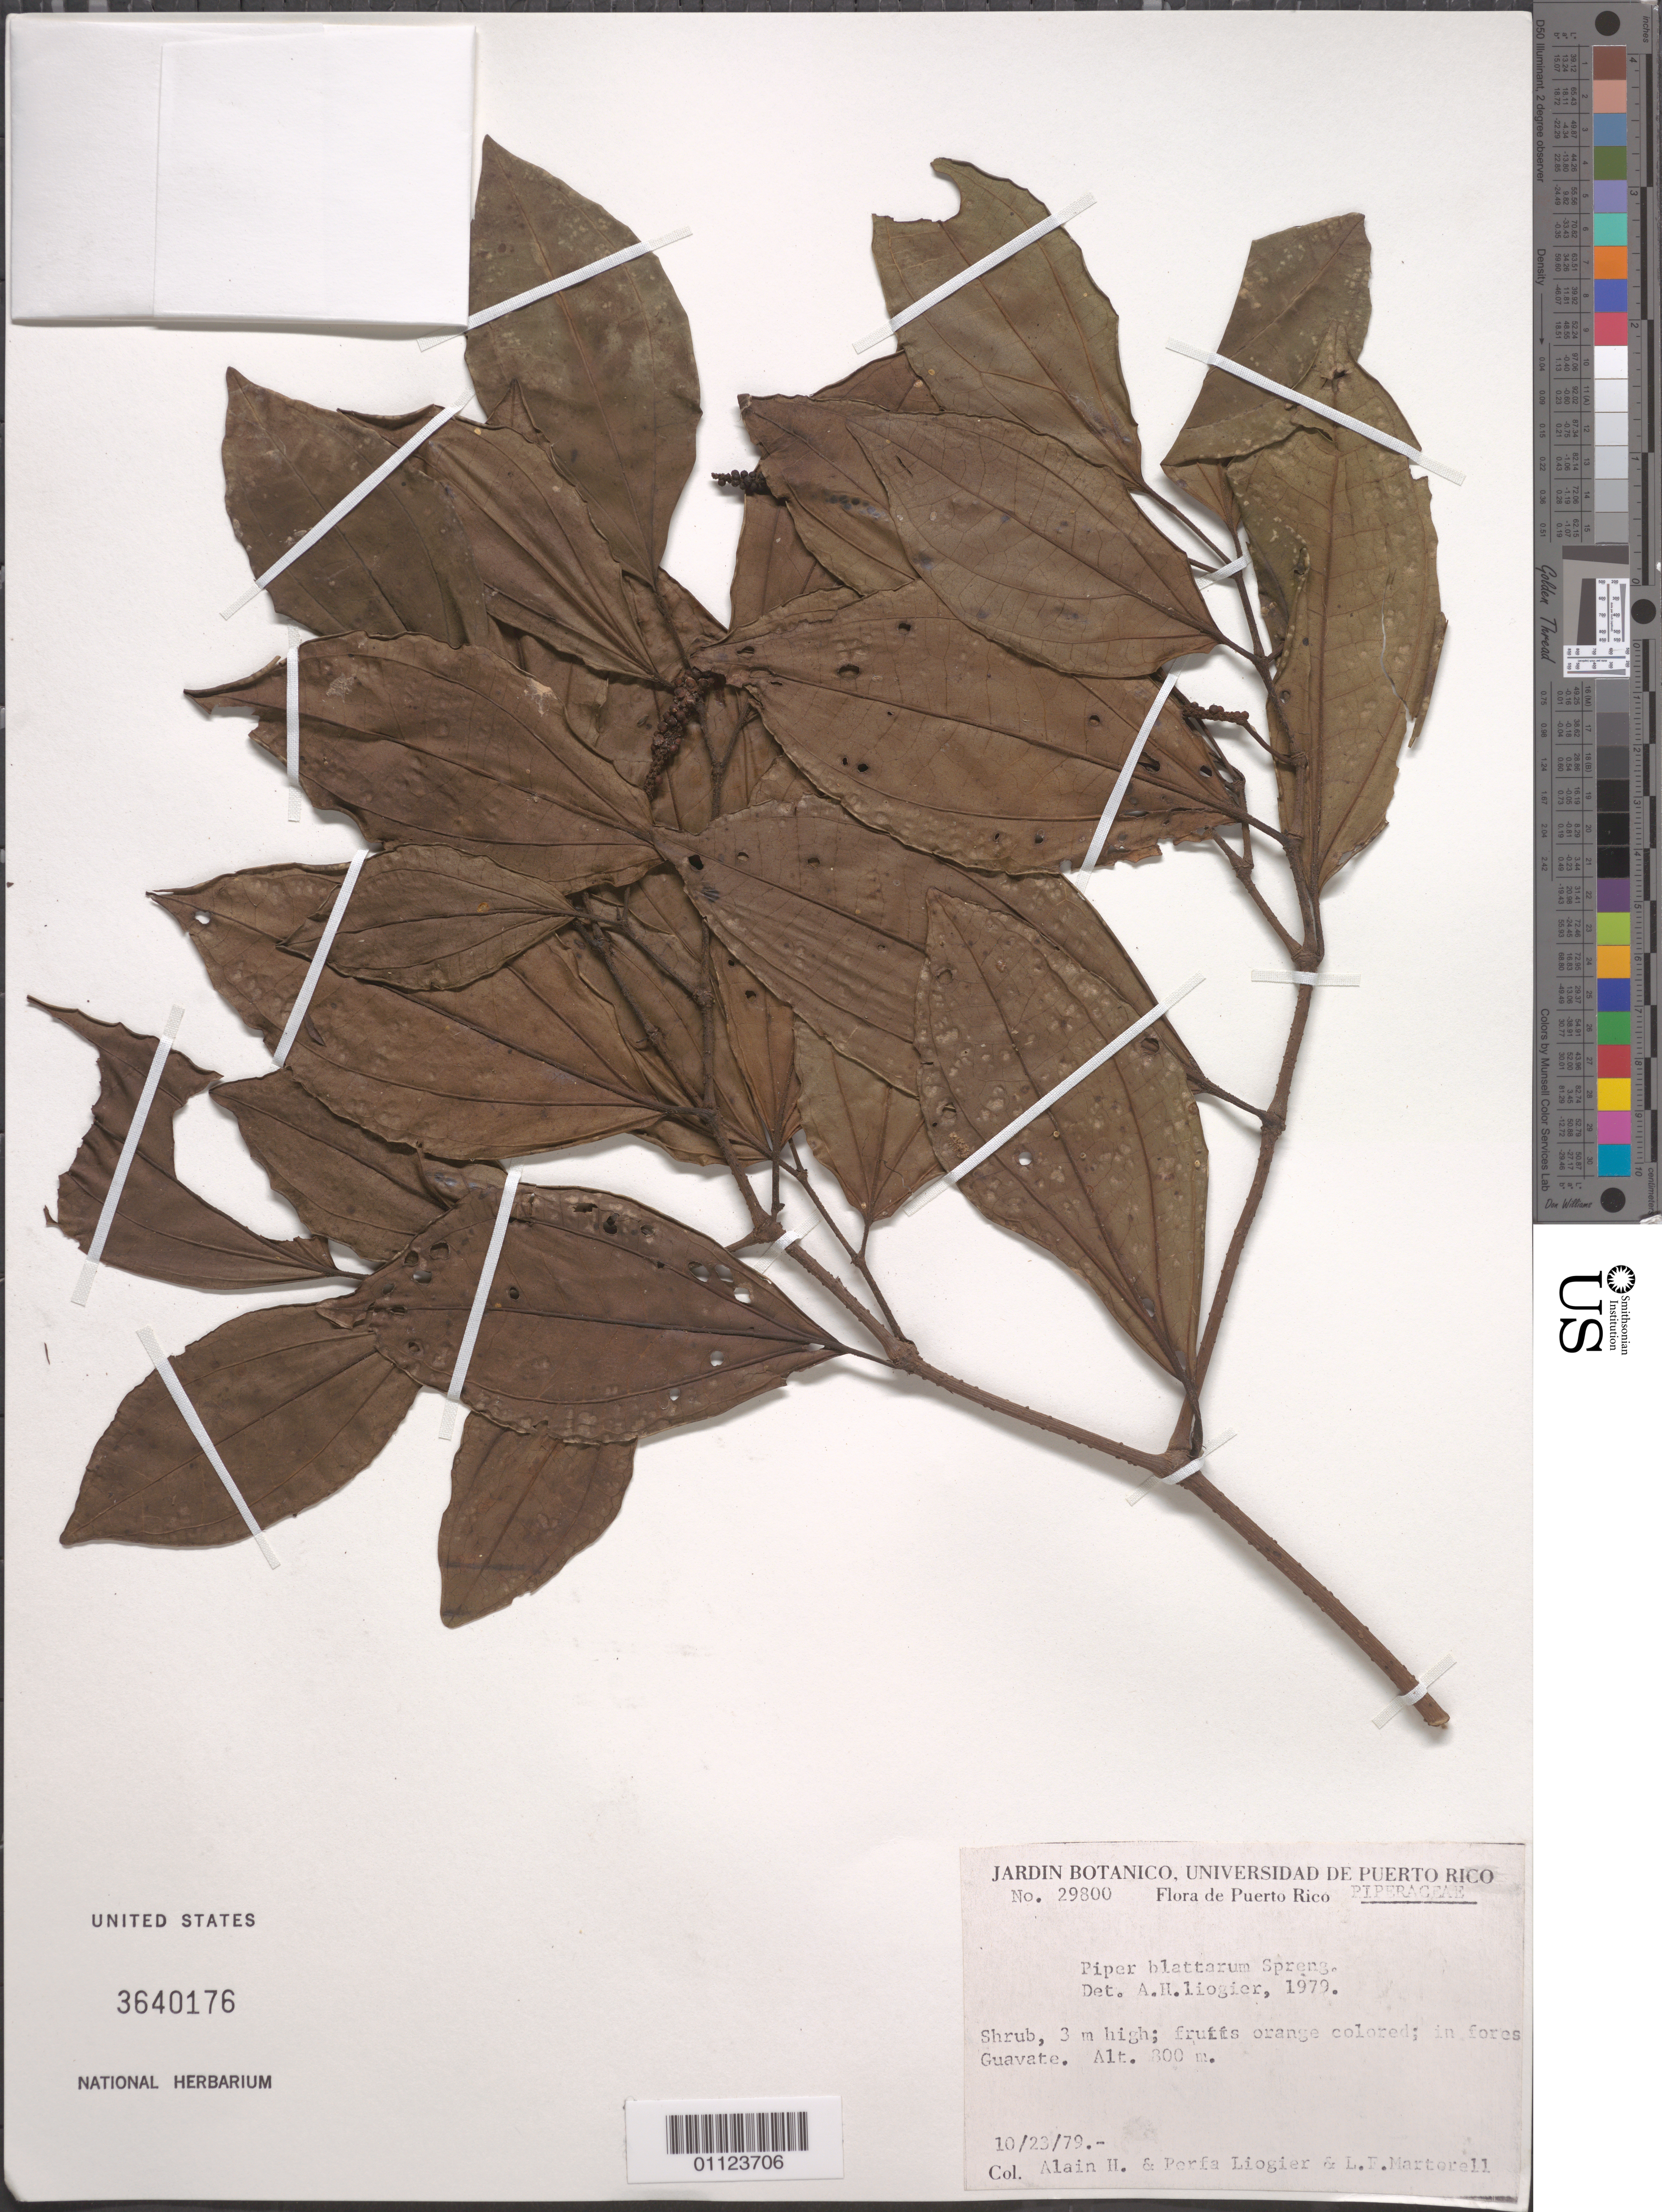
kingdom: Plantae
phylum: Tracheophyta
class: Magnoliopsida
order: Piperales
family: Piperaceae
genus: Piper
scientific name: Piper blattarum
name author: Spreng.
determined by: Liogier, Alain H.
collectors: A. H. Liogier, M. P. Liogier & L. Martorell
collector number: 29800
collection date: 1979-10-23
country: Puerto Rico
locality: Guavate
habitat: In forest.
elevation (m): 800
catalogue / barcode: US 3640176